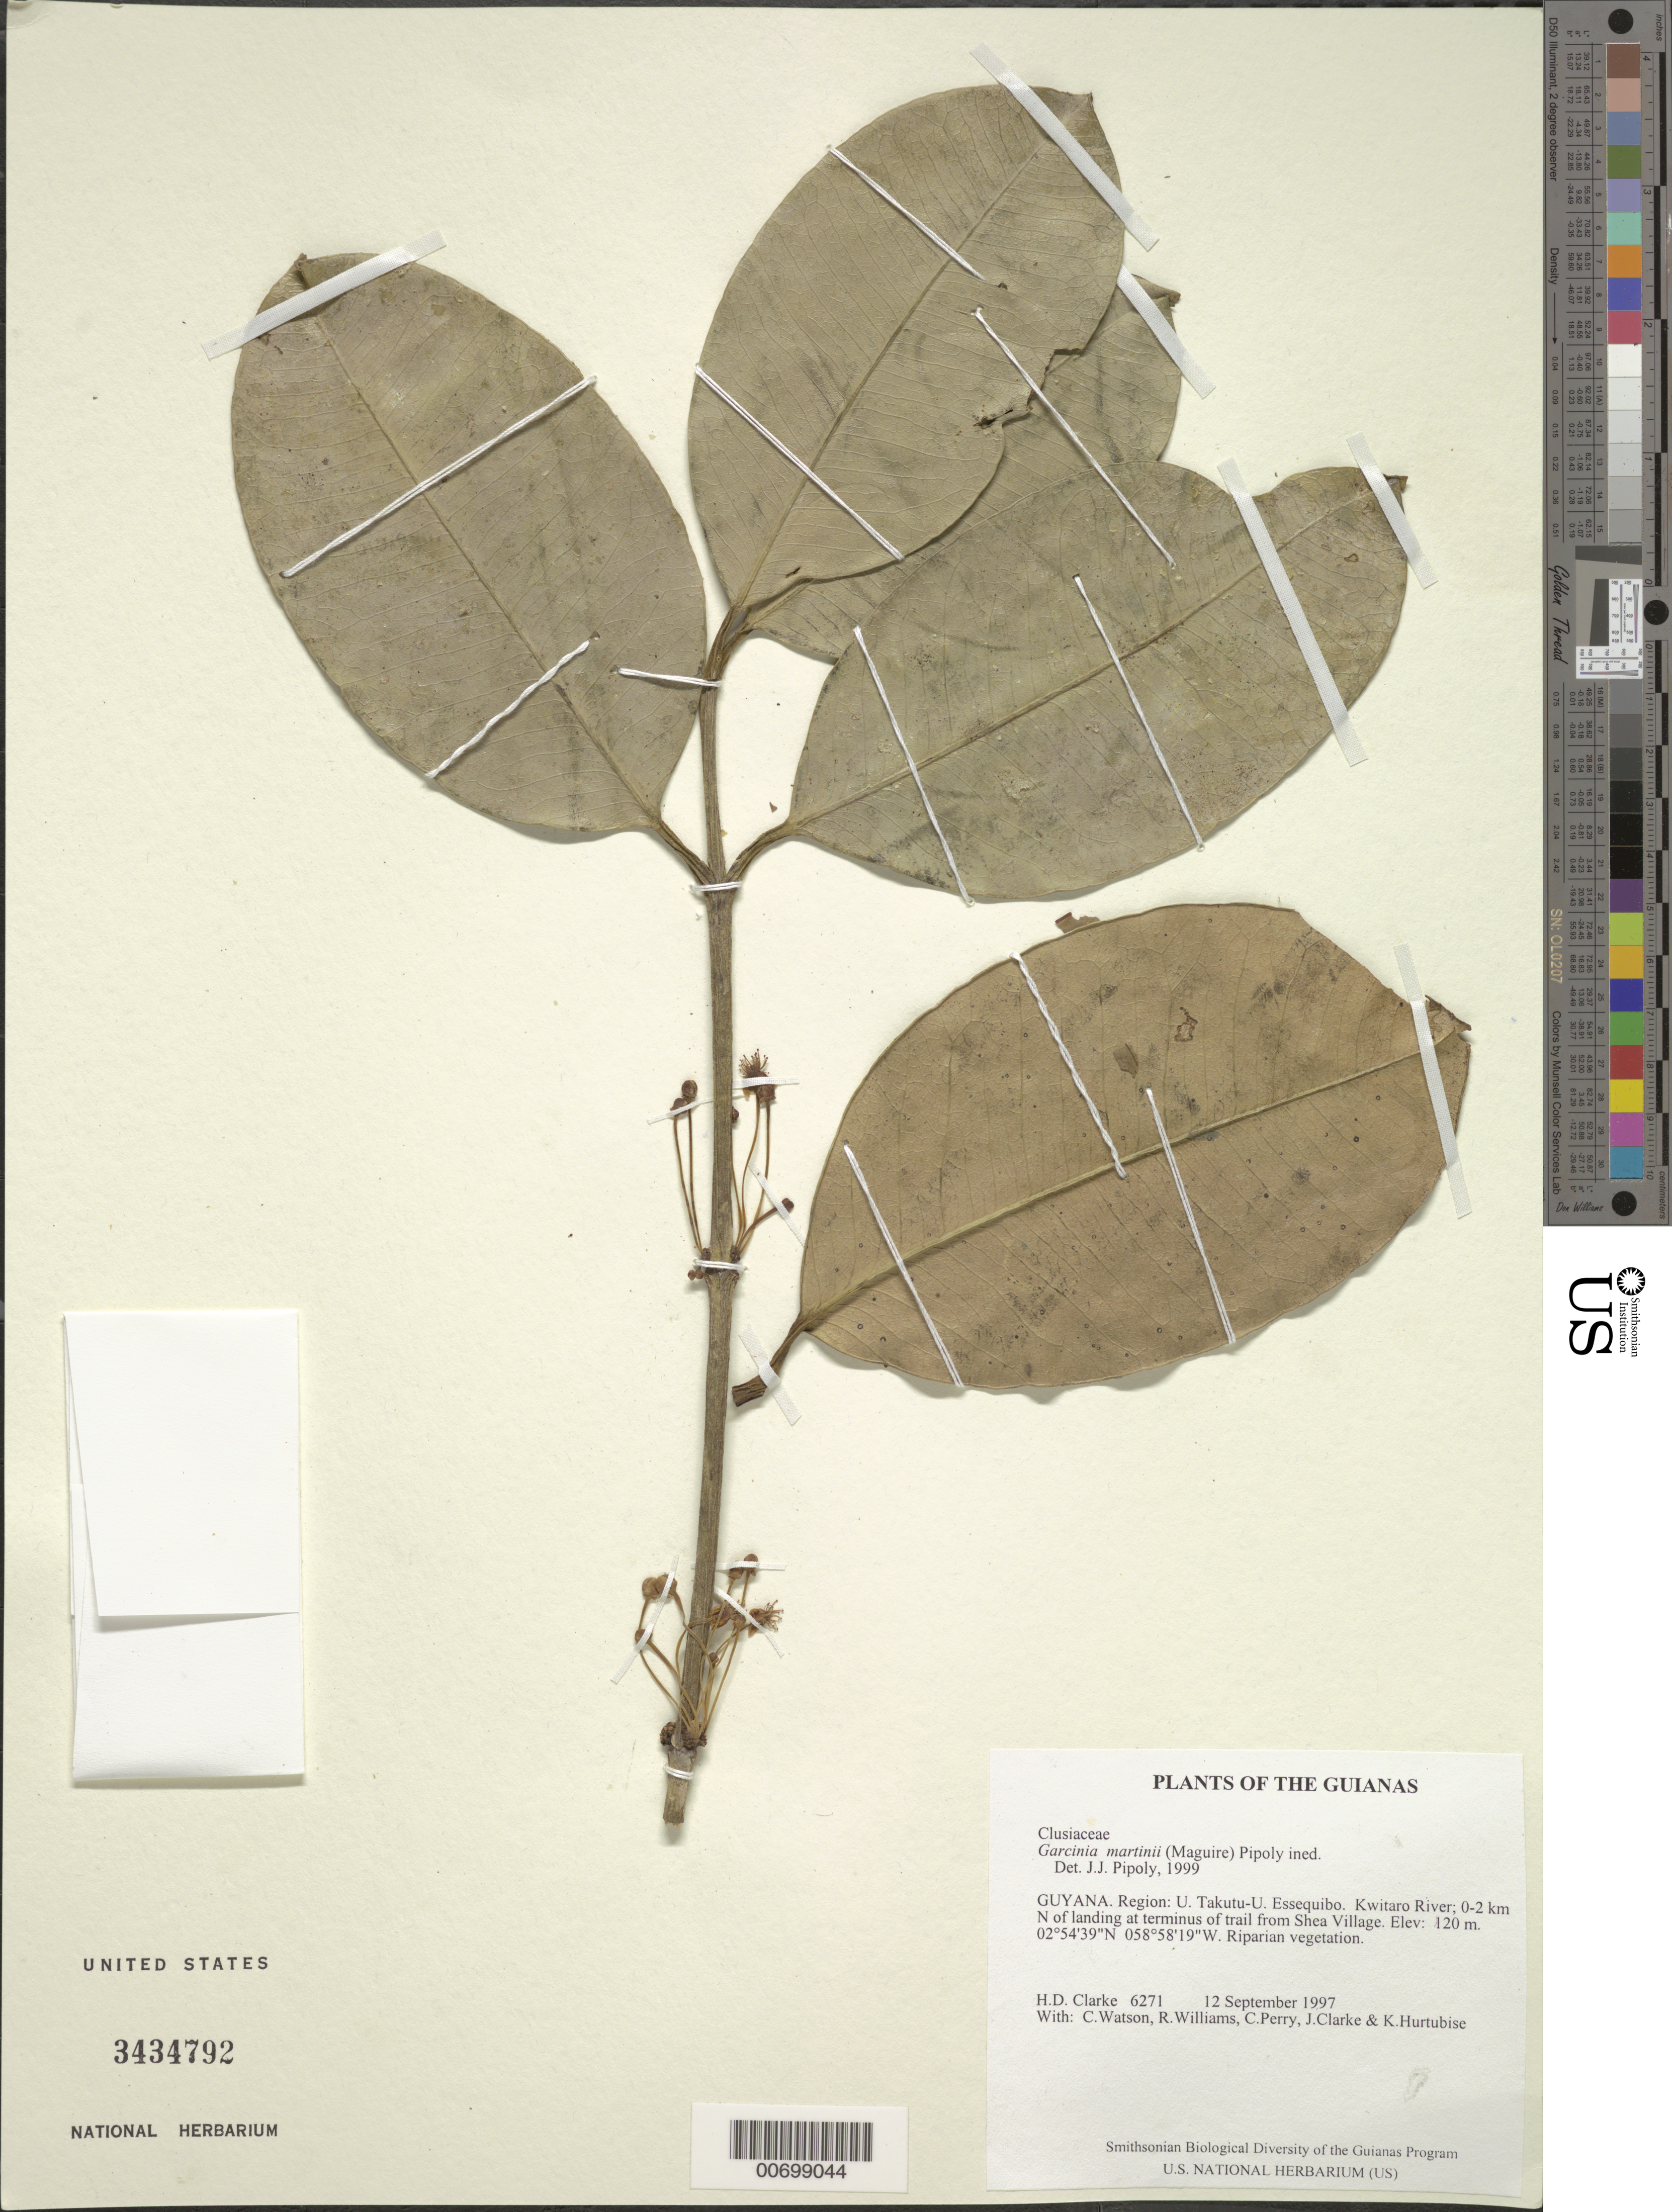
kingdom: Plantae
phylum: Tracheophyta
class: Magnoliopsida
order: Malpighiales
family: Clusiaceae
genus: Garcinia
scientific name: Garcinia martinii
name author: (Maguire) Govaerts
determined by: Pipoly, J. J., III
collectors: H. D. Clarke, C. Watson, R. Williams, C. Perry, J. Clarke & K. Hurtubise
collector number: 6271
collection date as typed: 12 September 1997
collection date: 1997-09-12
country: Guyana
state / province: U. Takutu-U. Essequibo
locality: Kwitaro River; 0-2 km N of landing at terminus of trail from Shea Village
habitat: Riparian vegetation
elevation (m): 120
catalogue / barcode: US 3434792